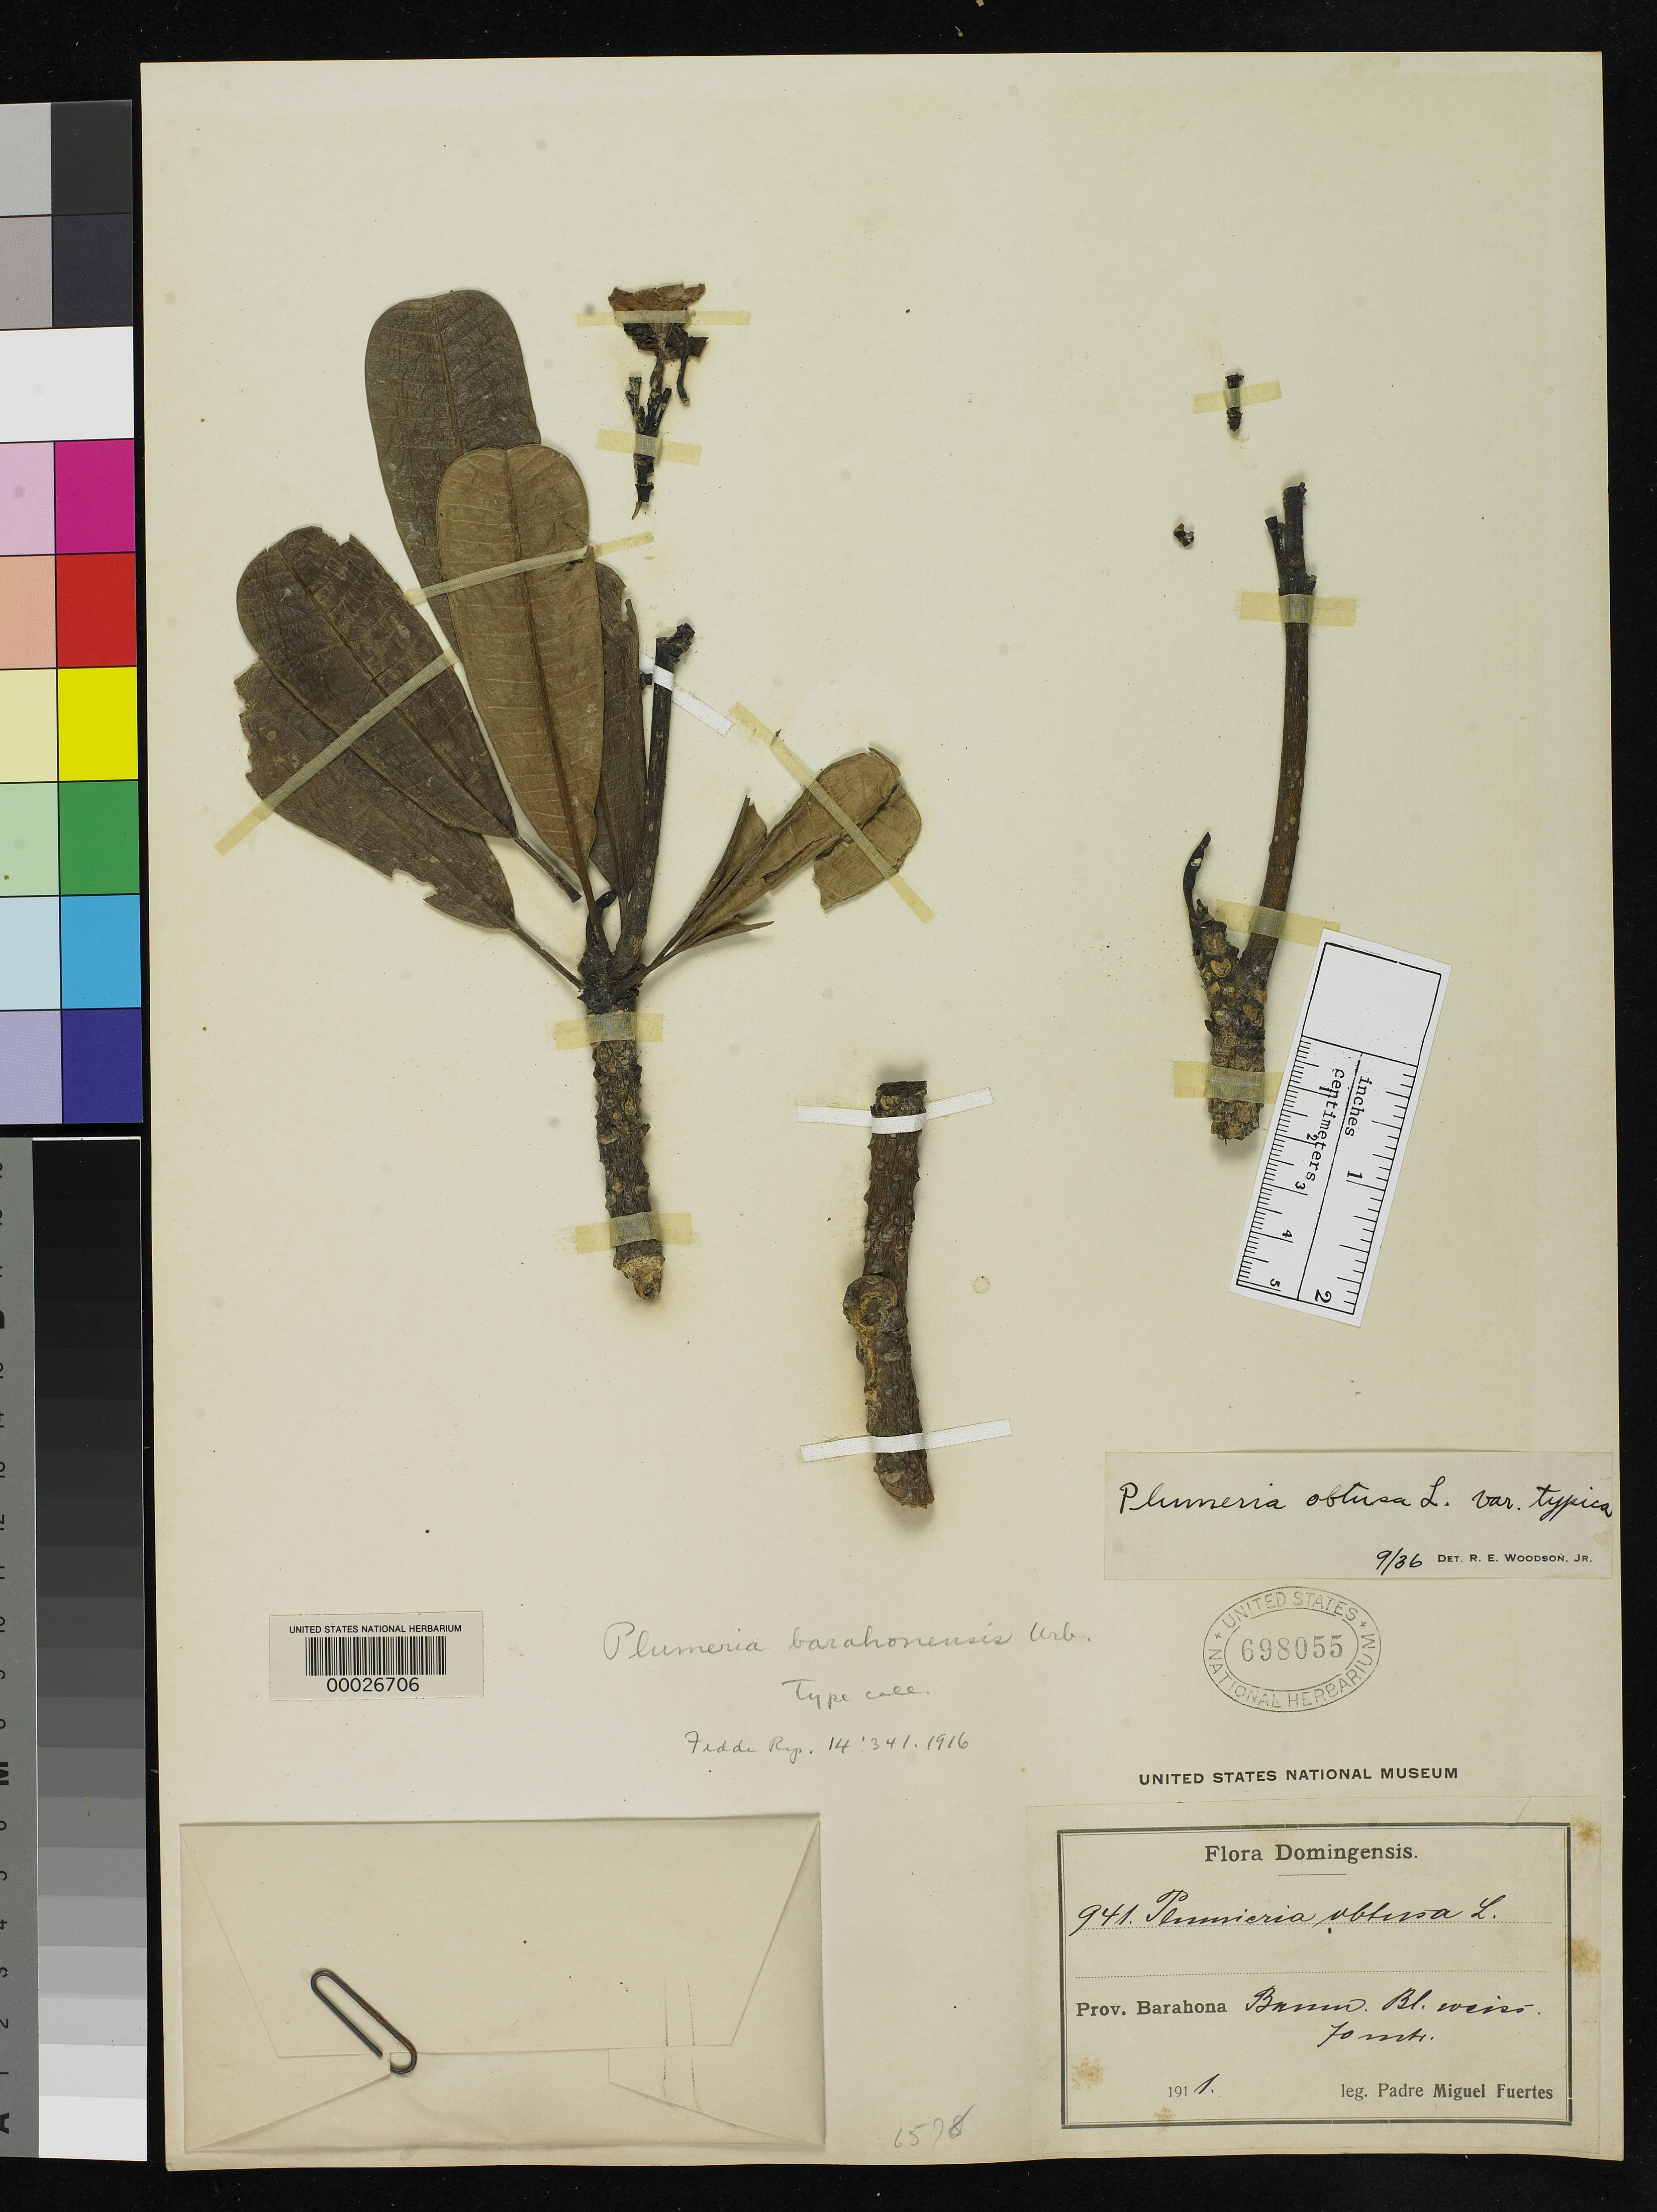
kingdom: Plantae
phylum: Tracheophyta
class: Magnoliopsida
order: Gentianales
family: Apocynaceae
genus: Plumeria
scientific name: Plumeria barhonensis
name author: Urb.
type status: Isosyntype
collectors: M. D. Fuertes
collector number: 941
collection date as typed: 1911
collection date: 1911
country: Dominican Republic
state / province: Barahona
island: Hispaniola Island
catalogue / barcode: US 698055